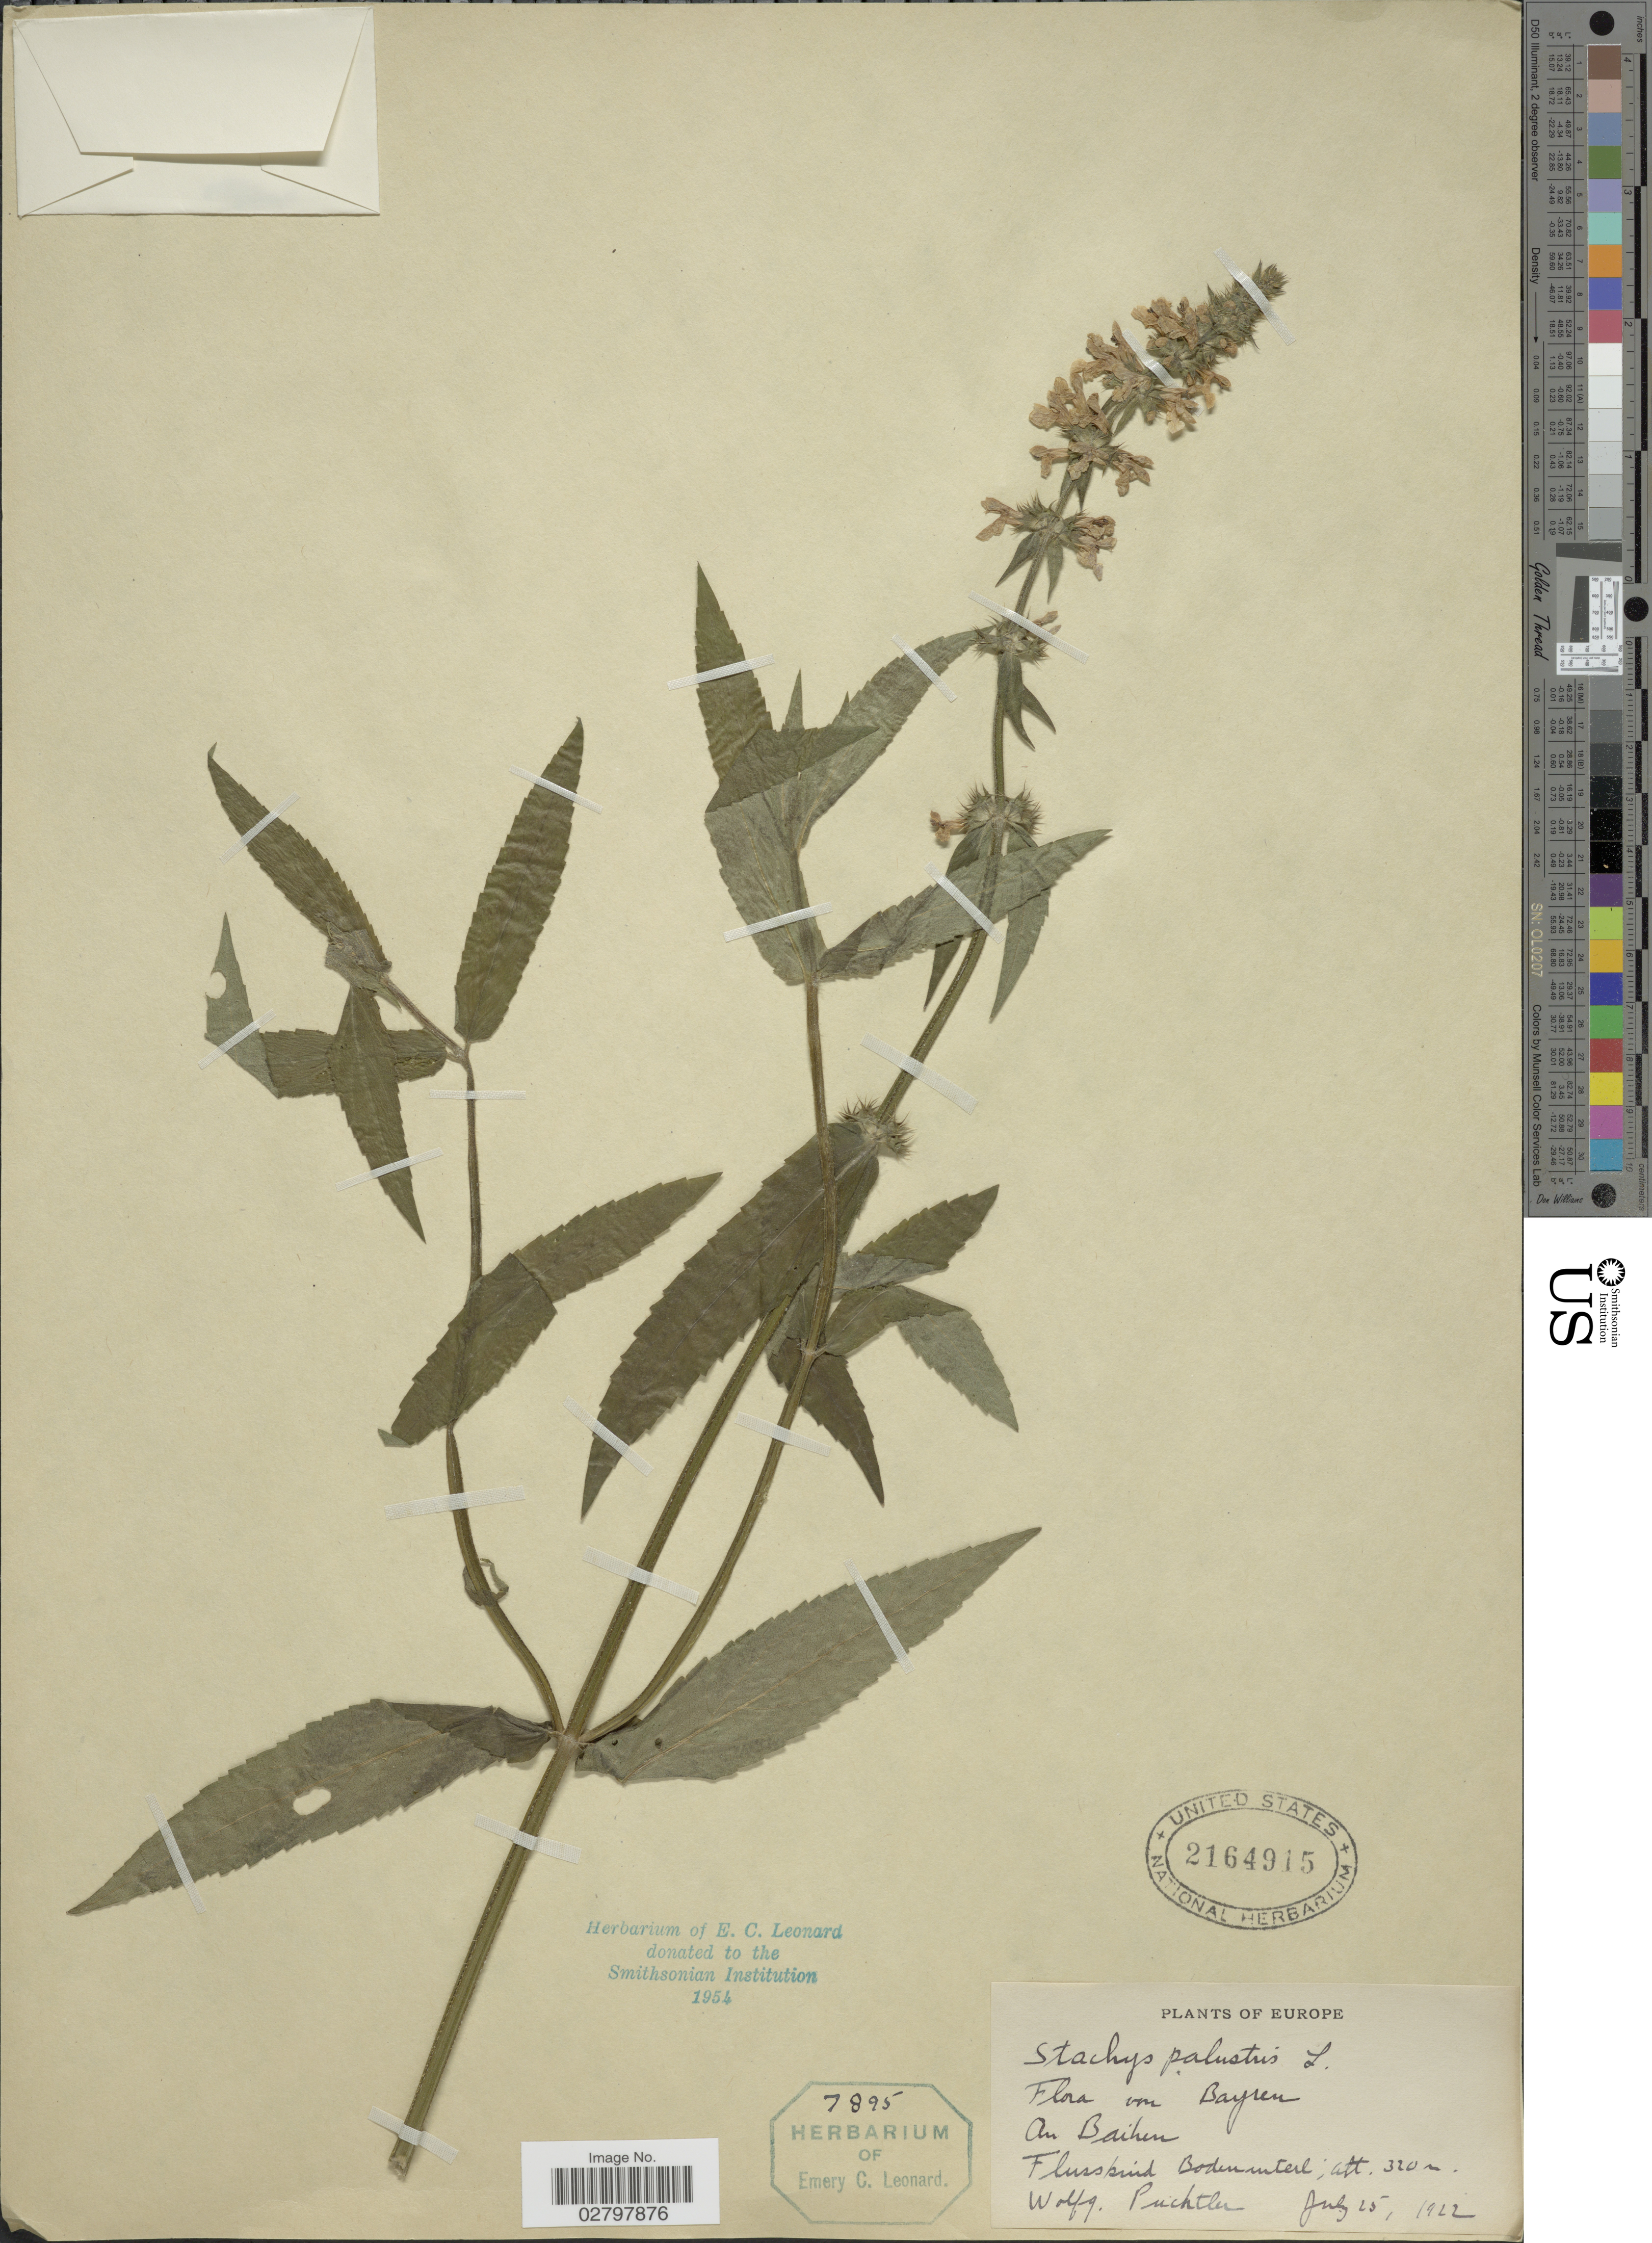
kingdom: Plantae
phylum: Tracheophyta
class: Magnoliopsida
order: Lamiales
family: Lamiaceae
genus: Stachys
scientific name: Stachys palustris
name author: L.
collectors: W. Puchtler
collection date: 1922-07-25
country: Germany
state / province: Bayern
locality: An Baihen, Flussbuid Bodennterl. [interpreted]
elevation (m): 320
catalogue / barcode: US 2164915